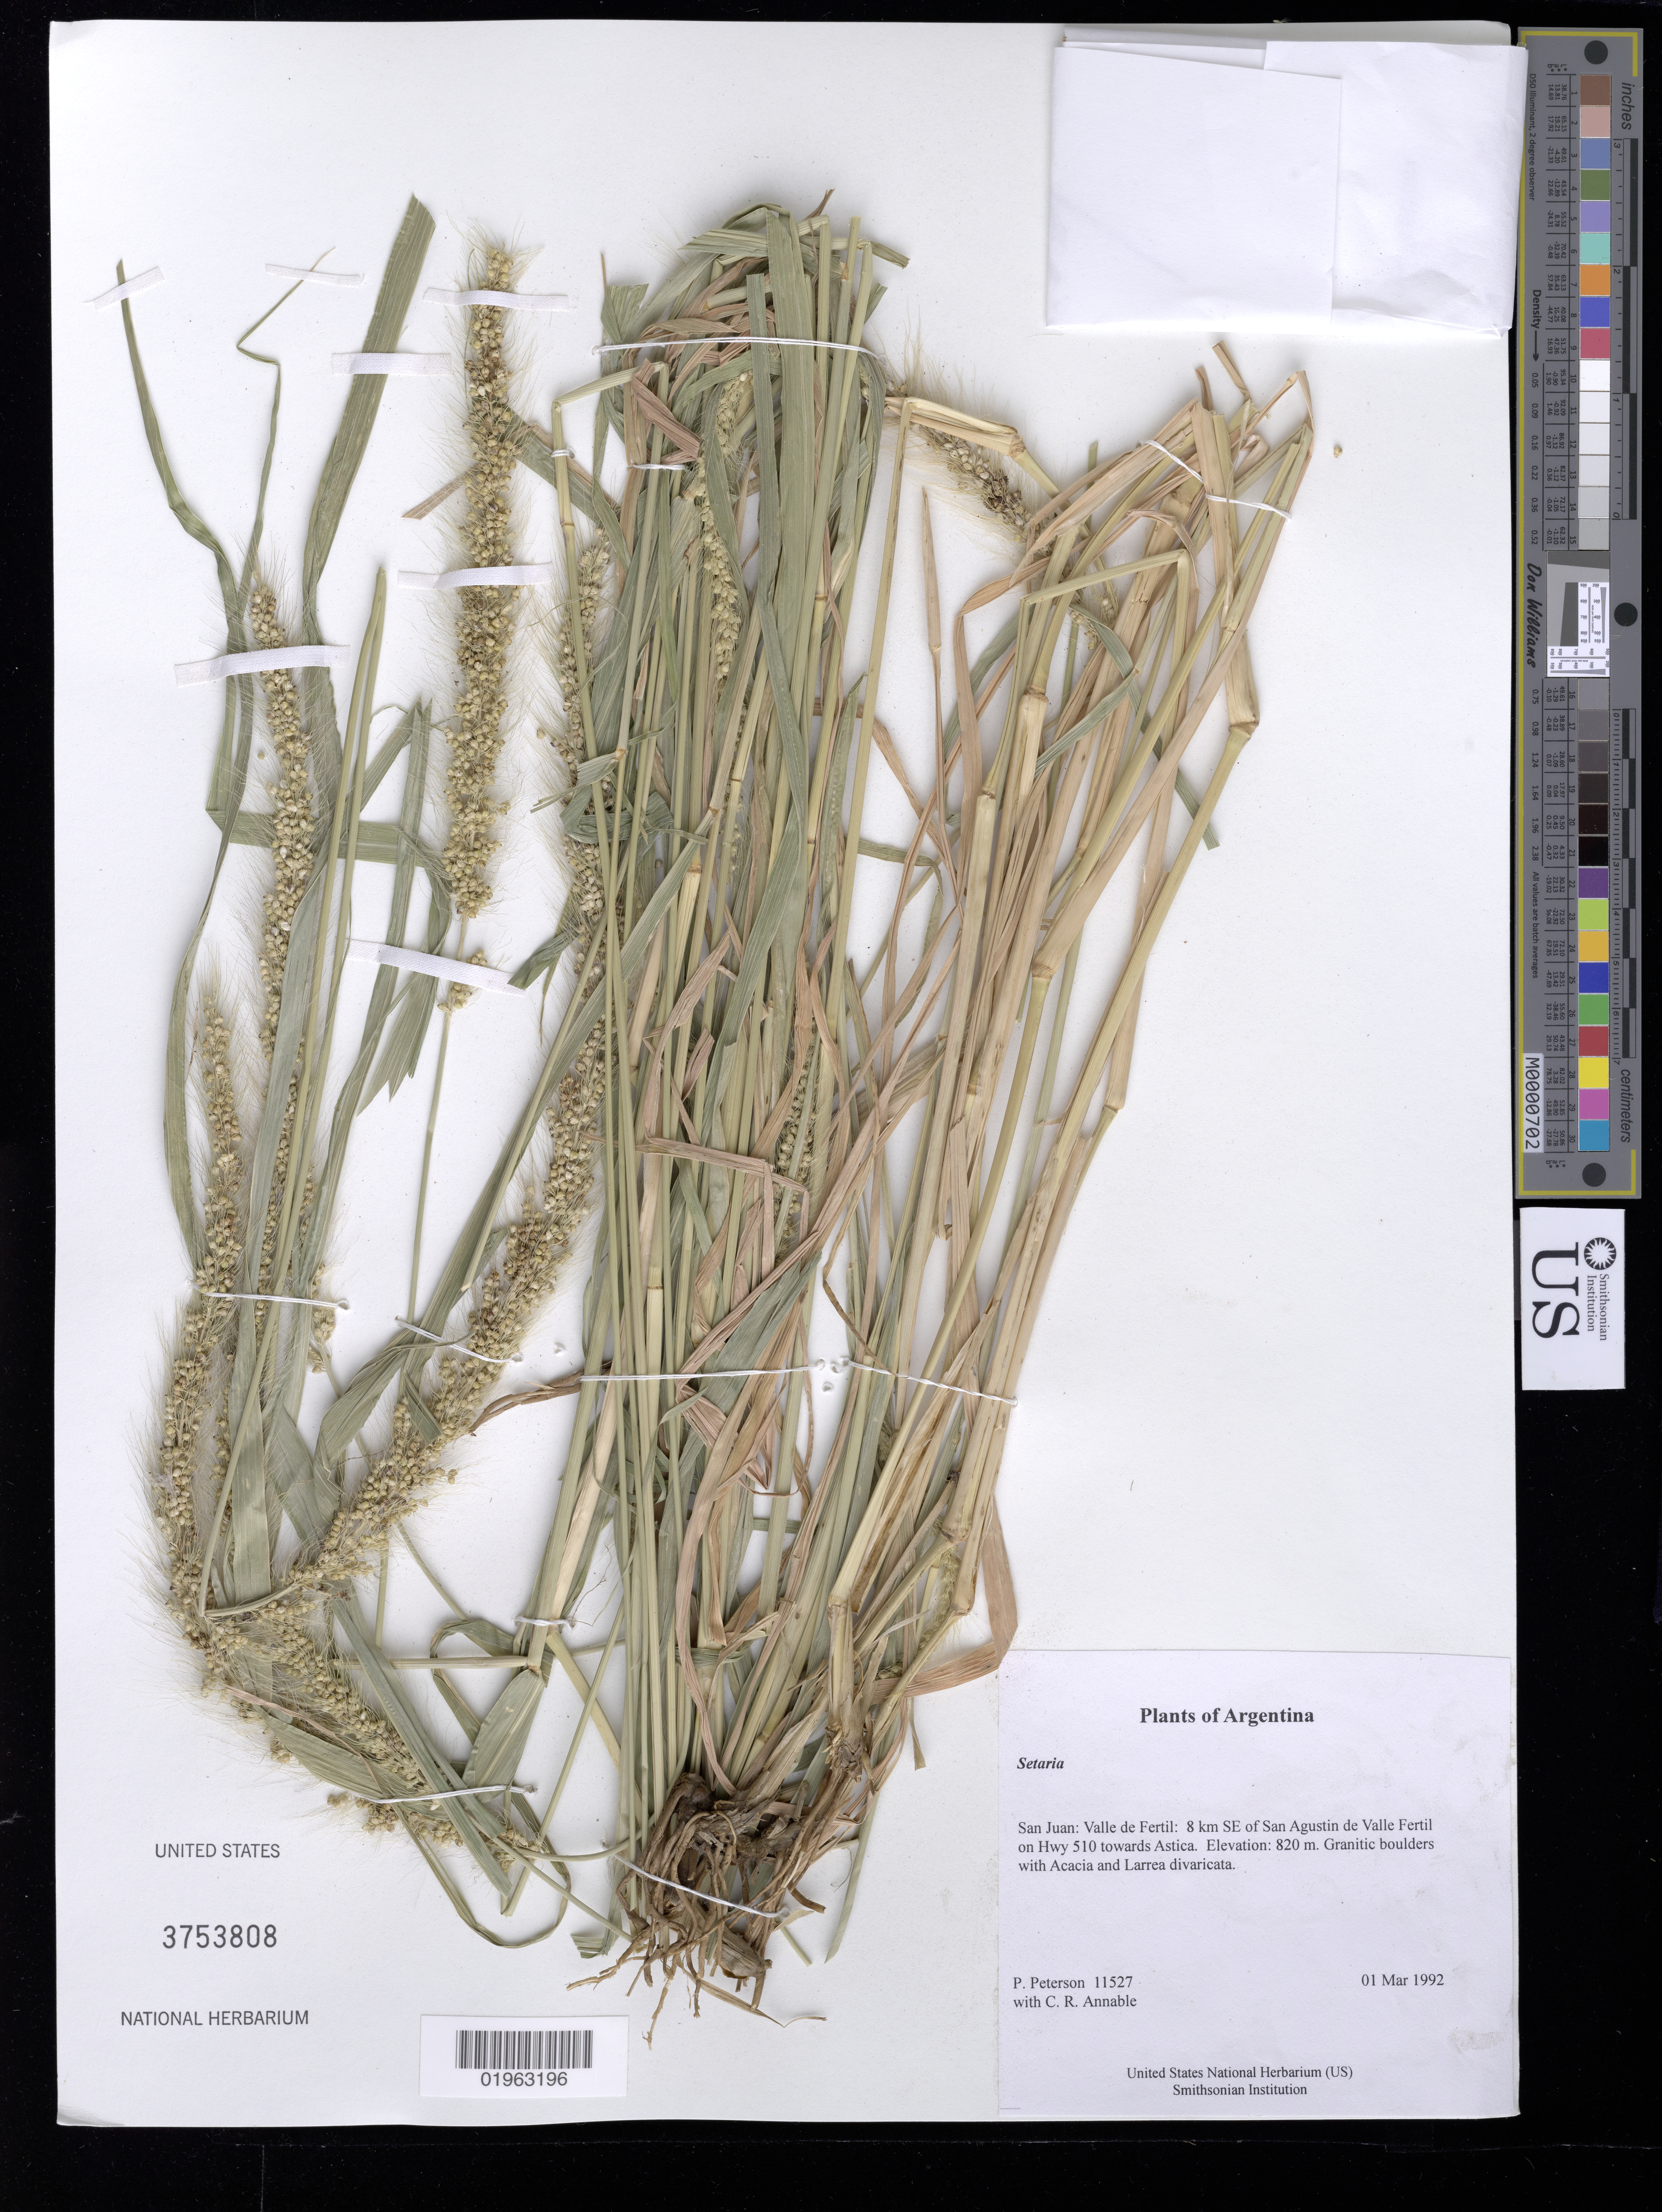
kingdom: Plantae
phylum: Tracheophyta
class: Liliopsida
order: Poales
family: Poaceae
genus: Setaria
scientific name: Setaria sp.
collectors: P. M. Peterson & C. R. Annable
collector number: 11527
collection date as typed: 01 Mar 1992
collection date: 1992-03-01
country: Argentina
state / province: San Juan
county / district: Valle de Fertil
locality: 8 km SE of San Agustin de Valle Fertil on Hwy 510 towards Astica.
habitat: Granitic boulders with Acacia and Larrea divaricata.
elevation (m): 820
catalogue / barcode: US 3753808